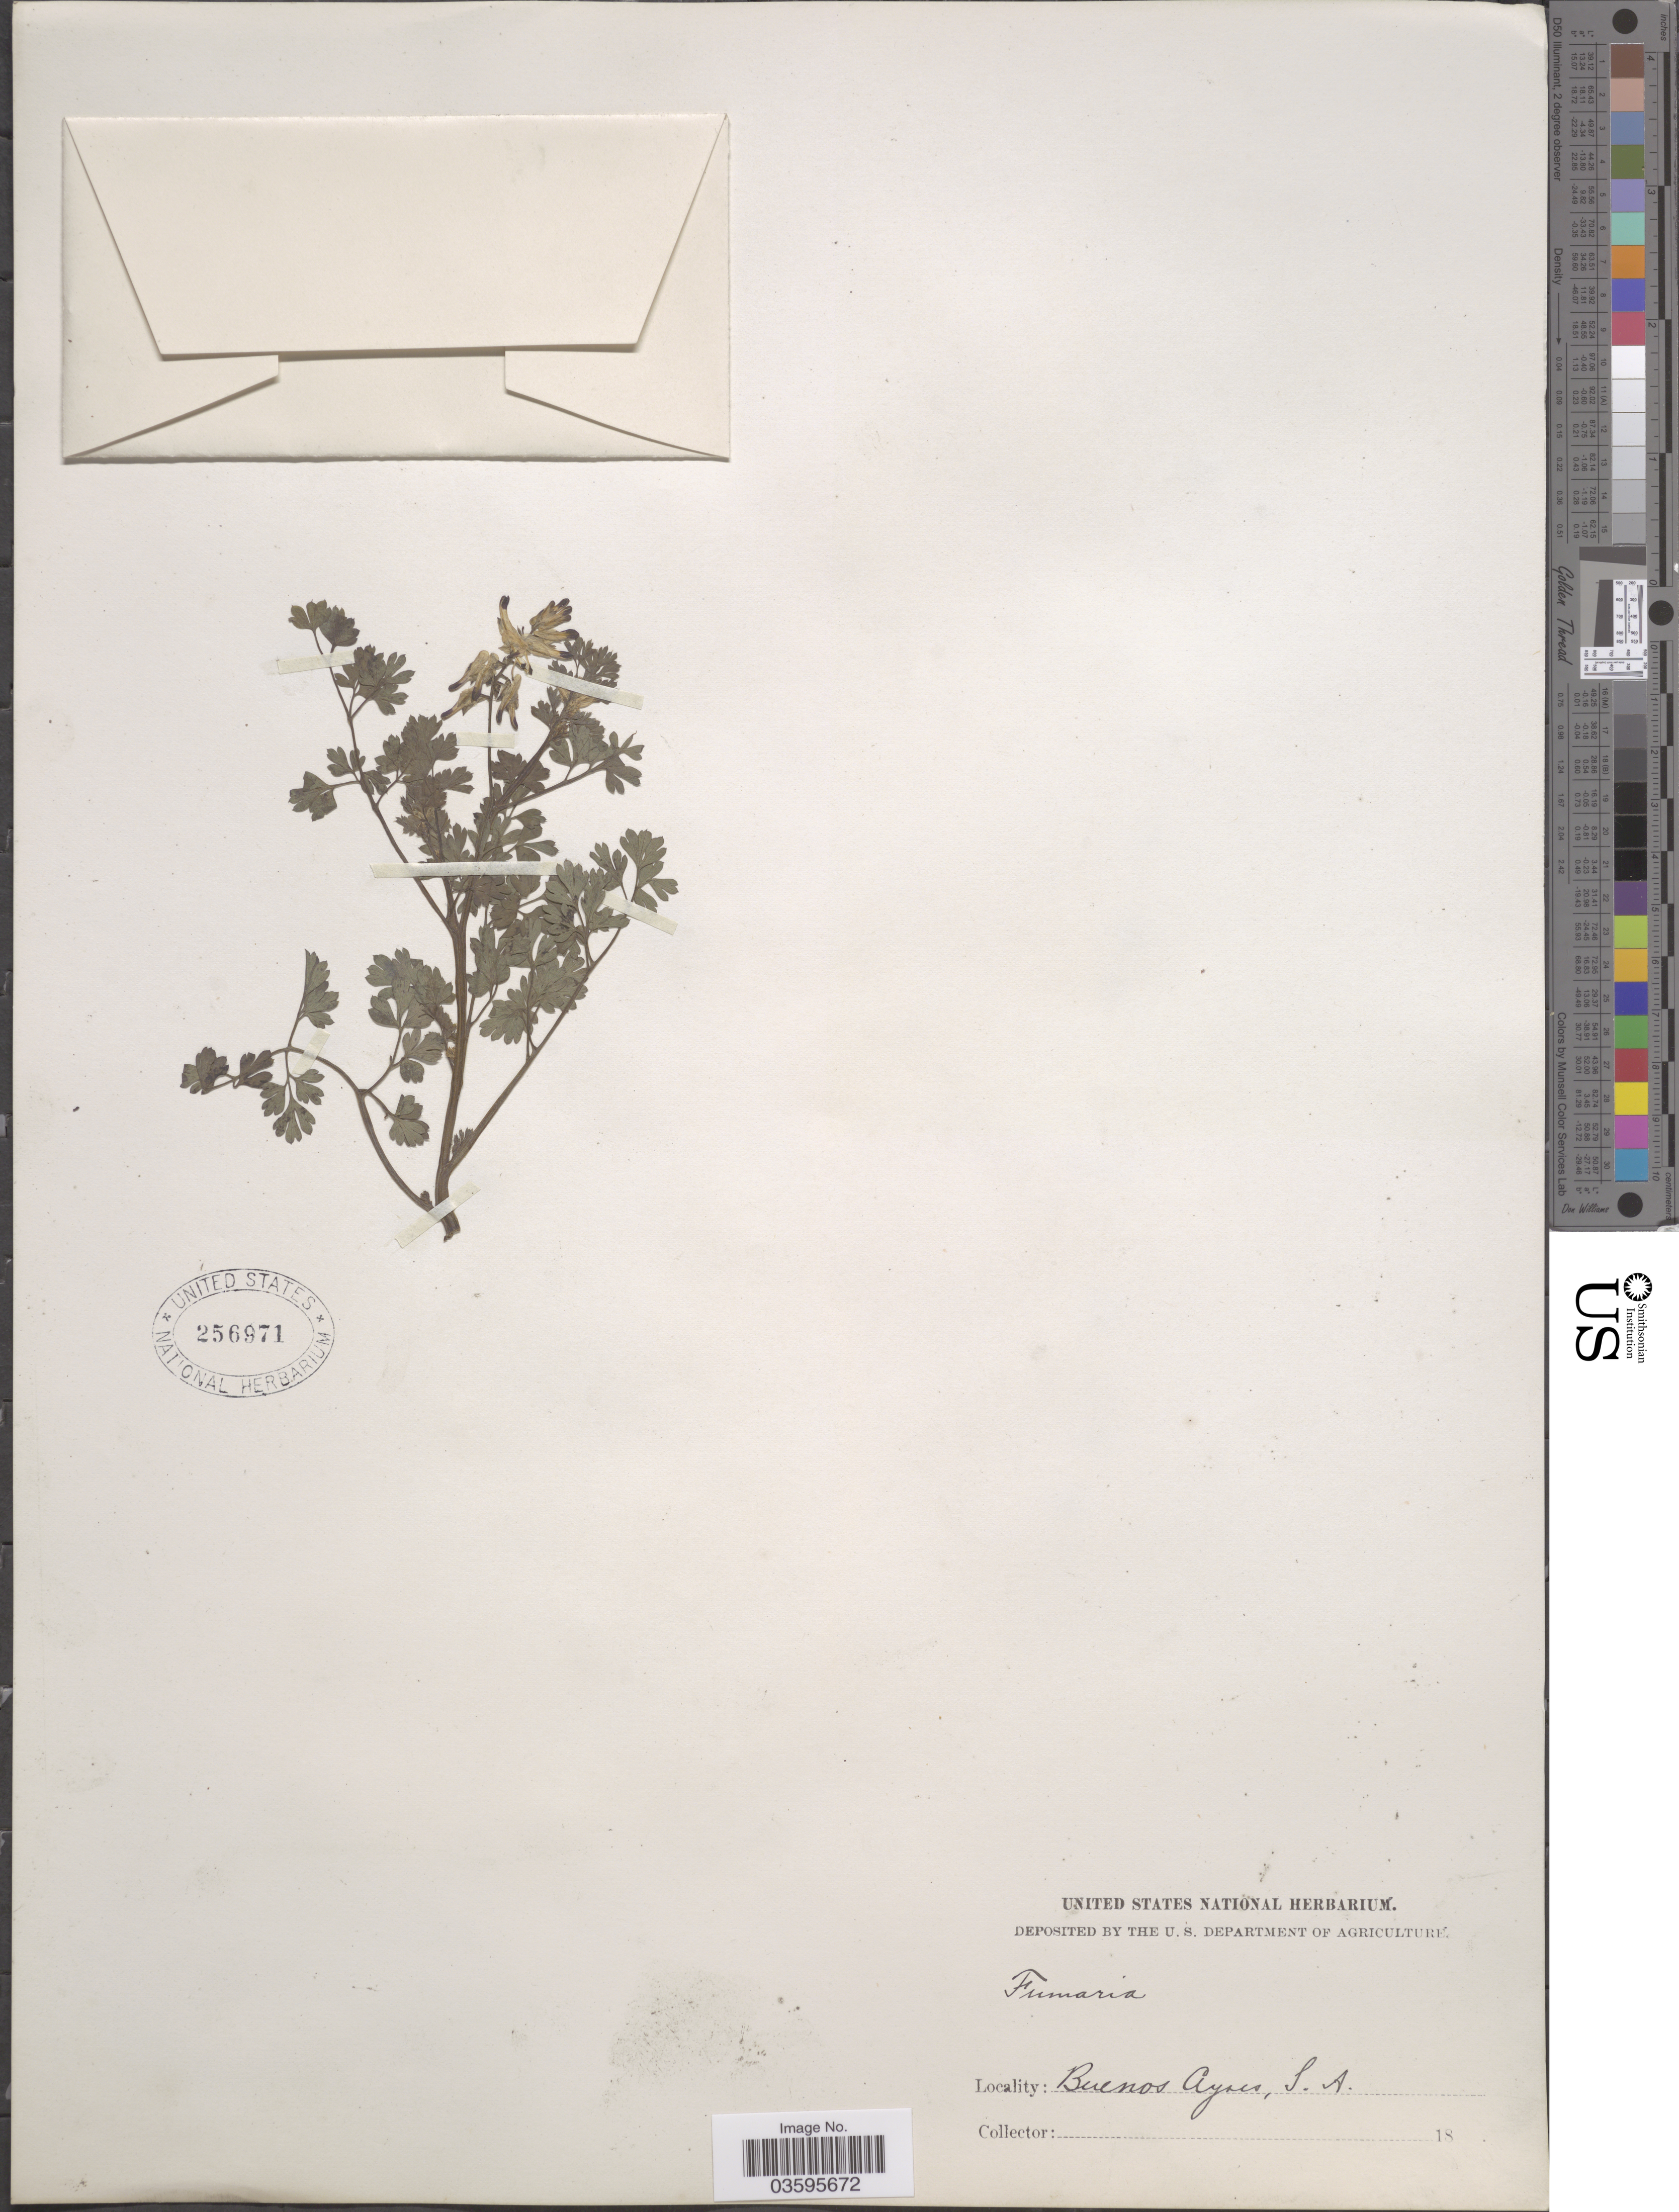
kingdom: Plantae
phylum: Tracheophyta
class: Magnoliopsida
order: Ranunculales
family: Papaveraceae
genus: Fumaria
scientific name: Fumaria sp.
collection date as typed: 18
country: Argentina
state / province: Buenos Aires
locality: Buenos Ayres.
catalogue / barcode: US 256971